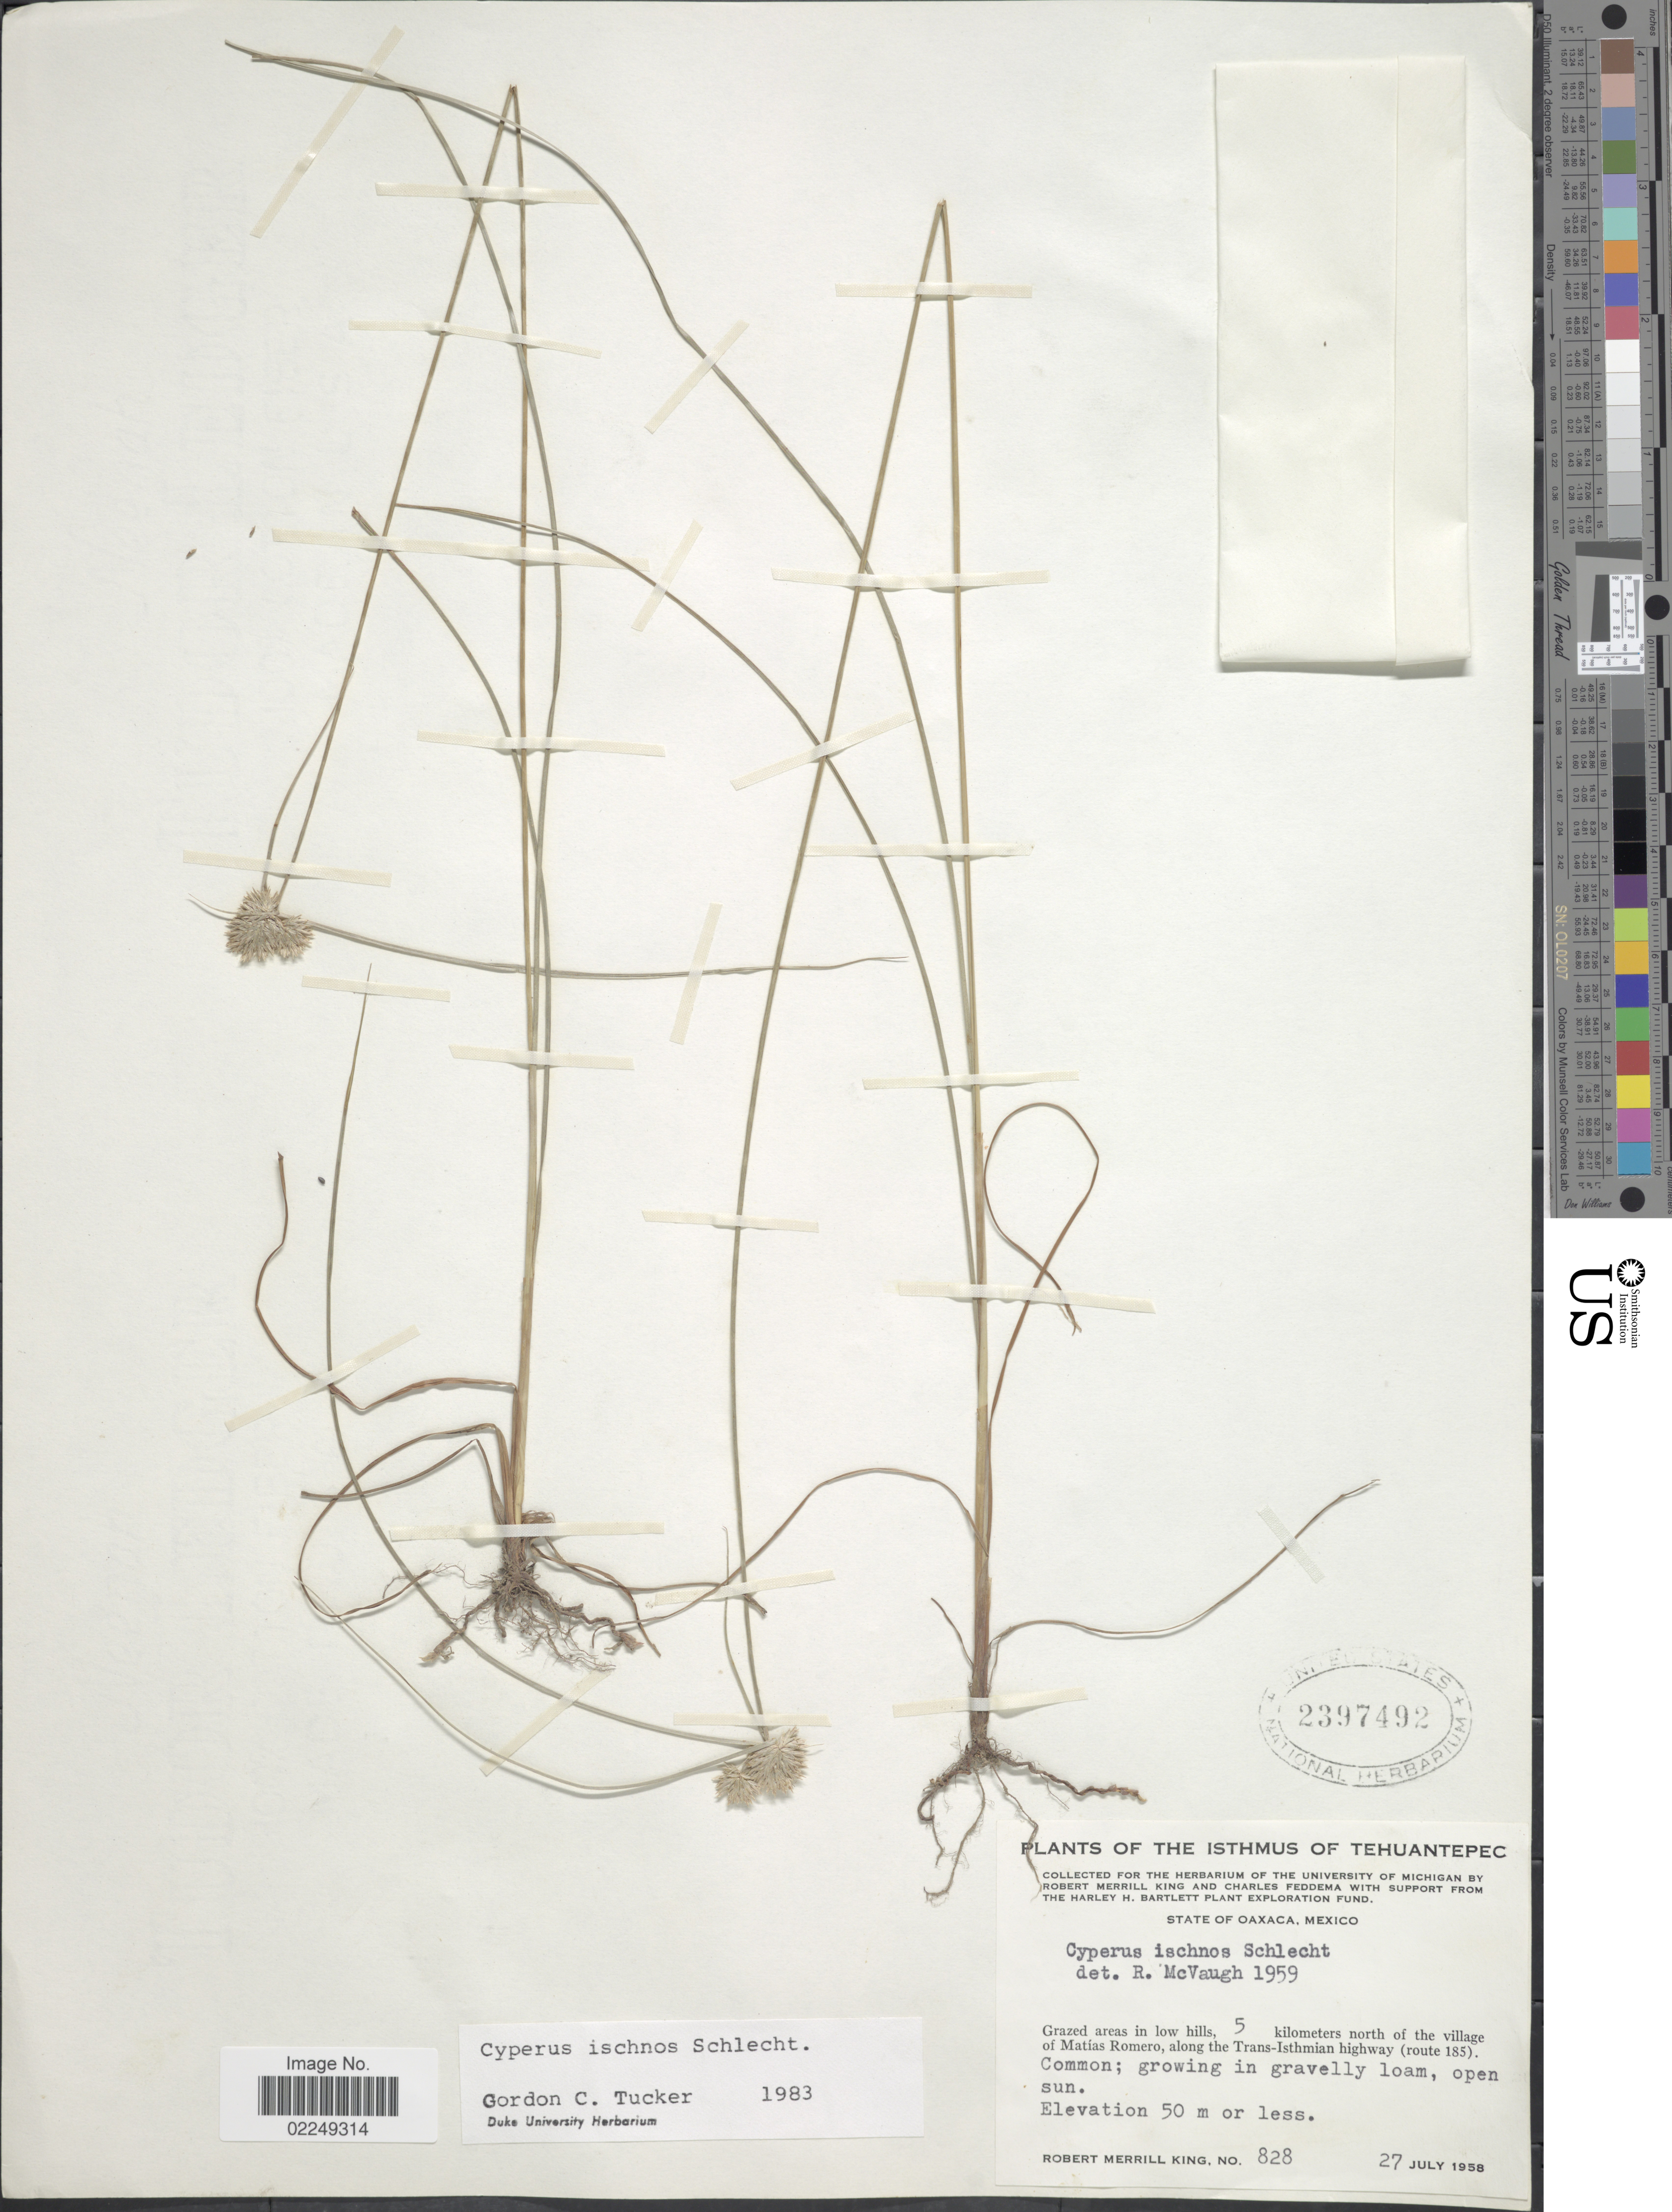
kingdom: Plantae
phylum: Tracheophyta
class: Liliopsida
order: Poales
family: Cyperaceae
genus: Cyperus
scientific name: Cyperus ischnos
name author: Schltdl.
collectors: R. M. King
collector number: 828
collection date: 1958-07-27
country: Mexico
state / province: Oaxaca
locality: The Isthmus of Tehuantepec, 5 kilometers north of the village of Matias Romero, along the Trans-Isthmian Highway (route 185)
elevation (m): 50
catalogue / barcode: US 2397492